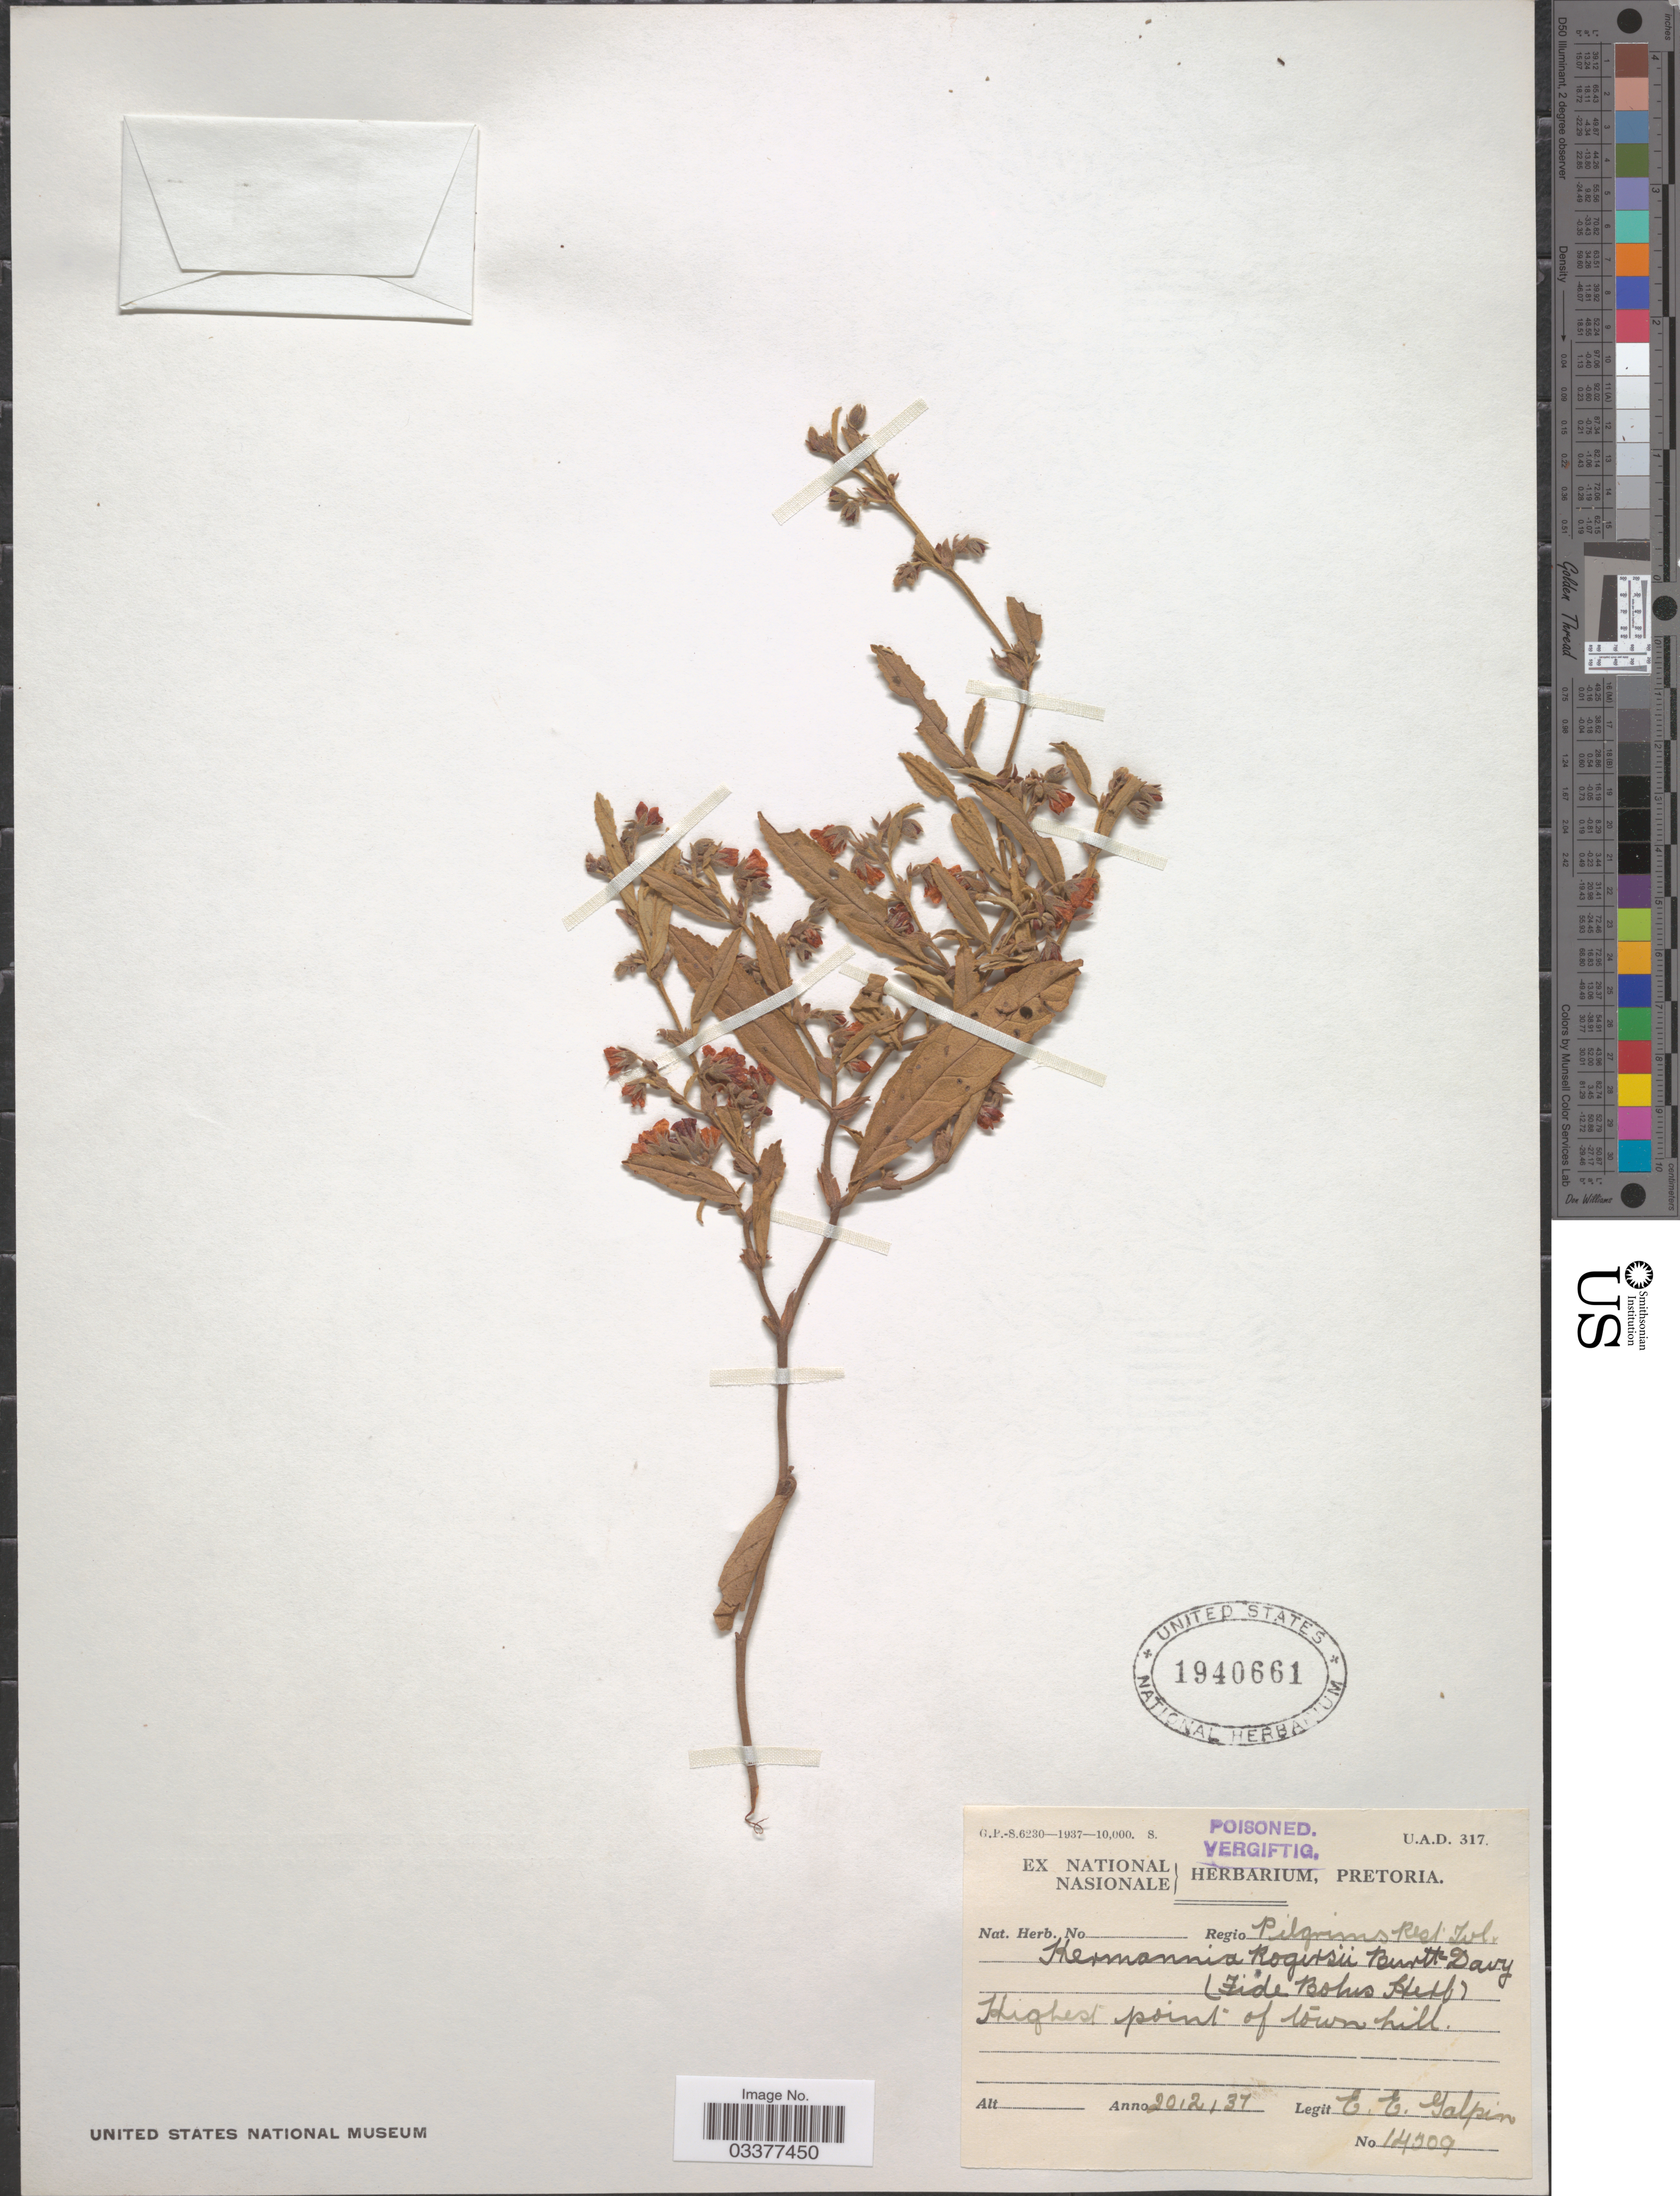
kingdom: Plantae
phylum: Tracheophyta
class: Magnoliopsida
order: Malvales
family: Malvaceae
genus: Hermannia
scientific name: Hermannia rogersii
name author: Burtt Davy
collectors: E. Galpin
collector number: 14509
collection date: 2012-07-03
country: South Africa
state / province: Mpumalanga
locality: Regio Pilgrims Rest Tvl. Highest point of town hill.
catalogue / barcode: US 1940661